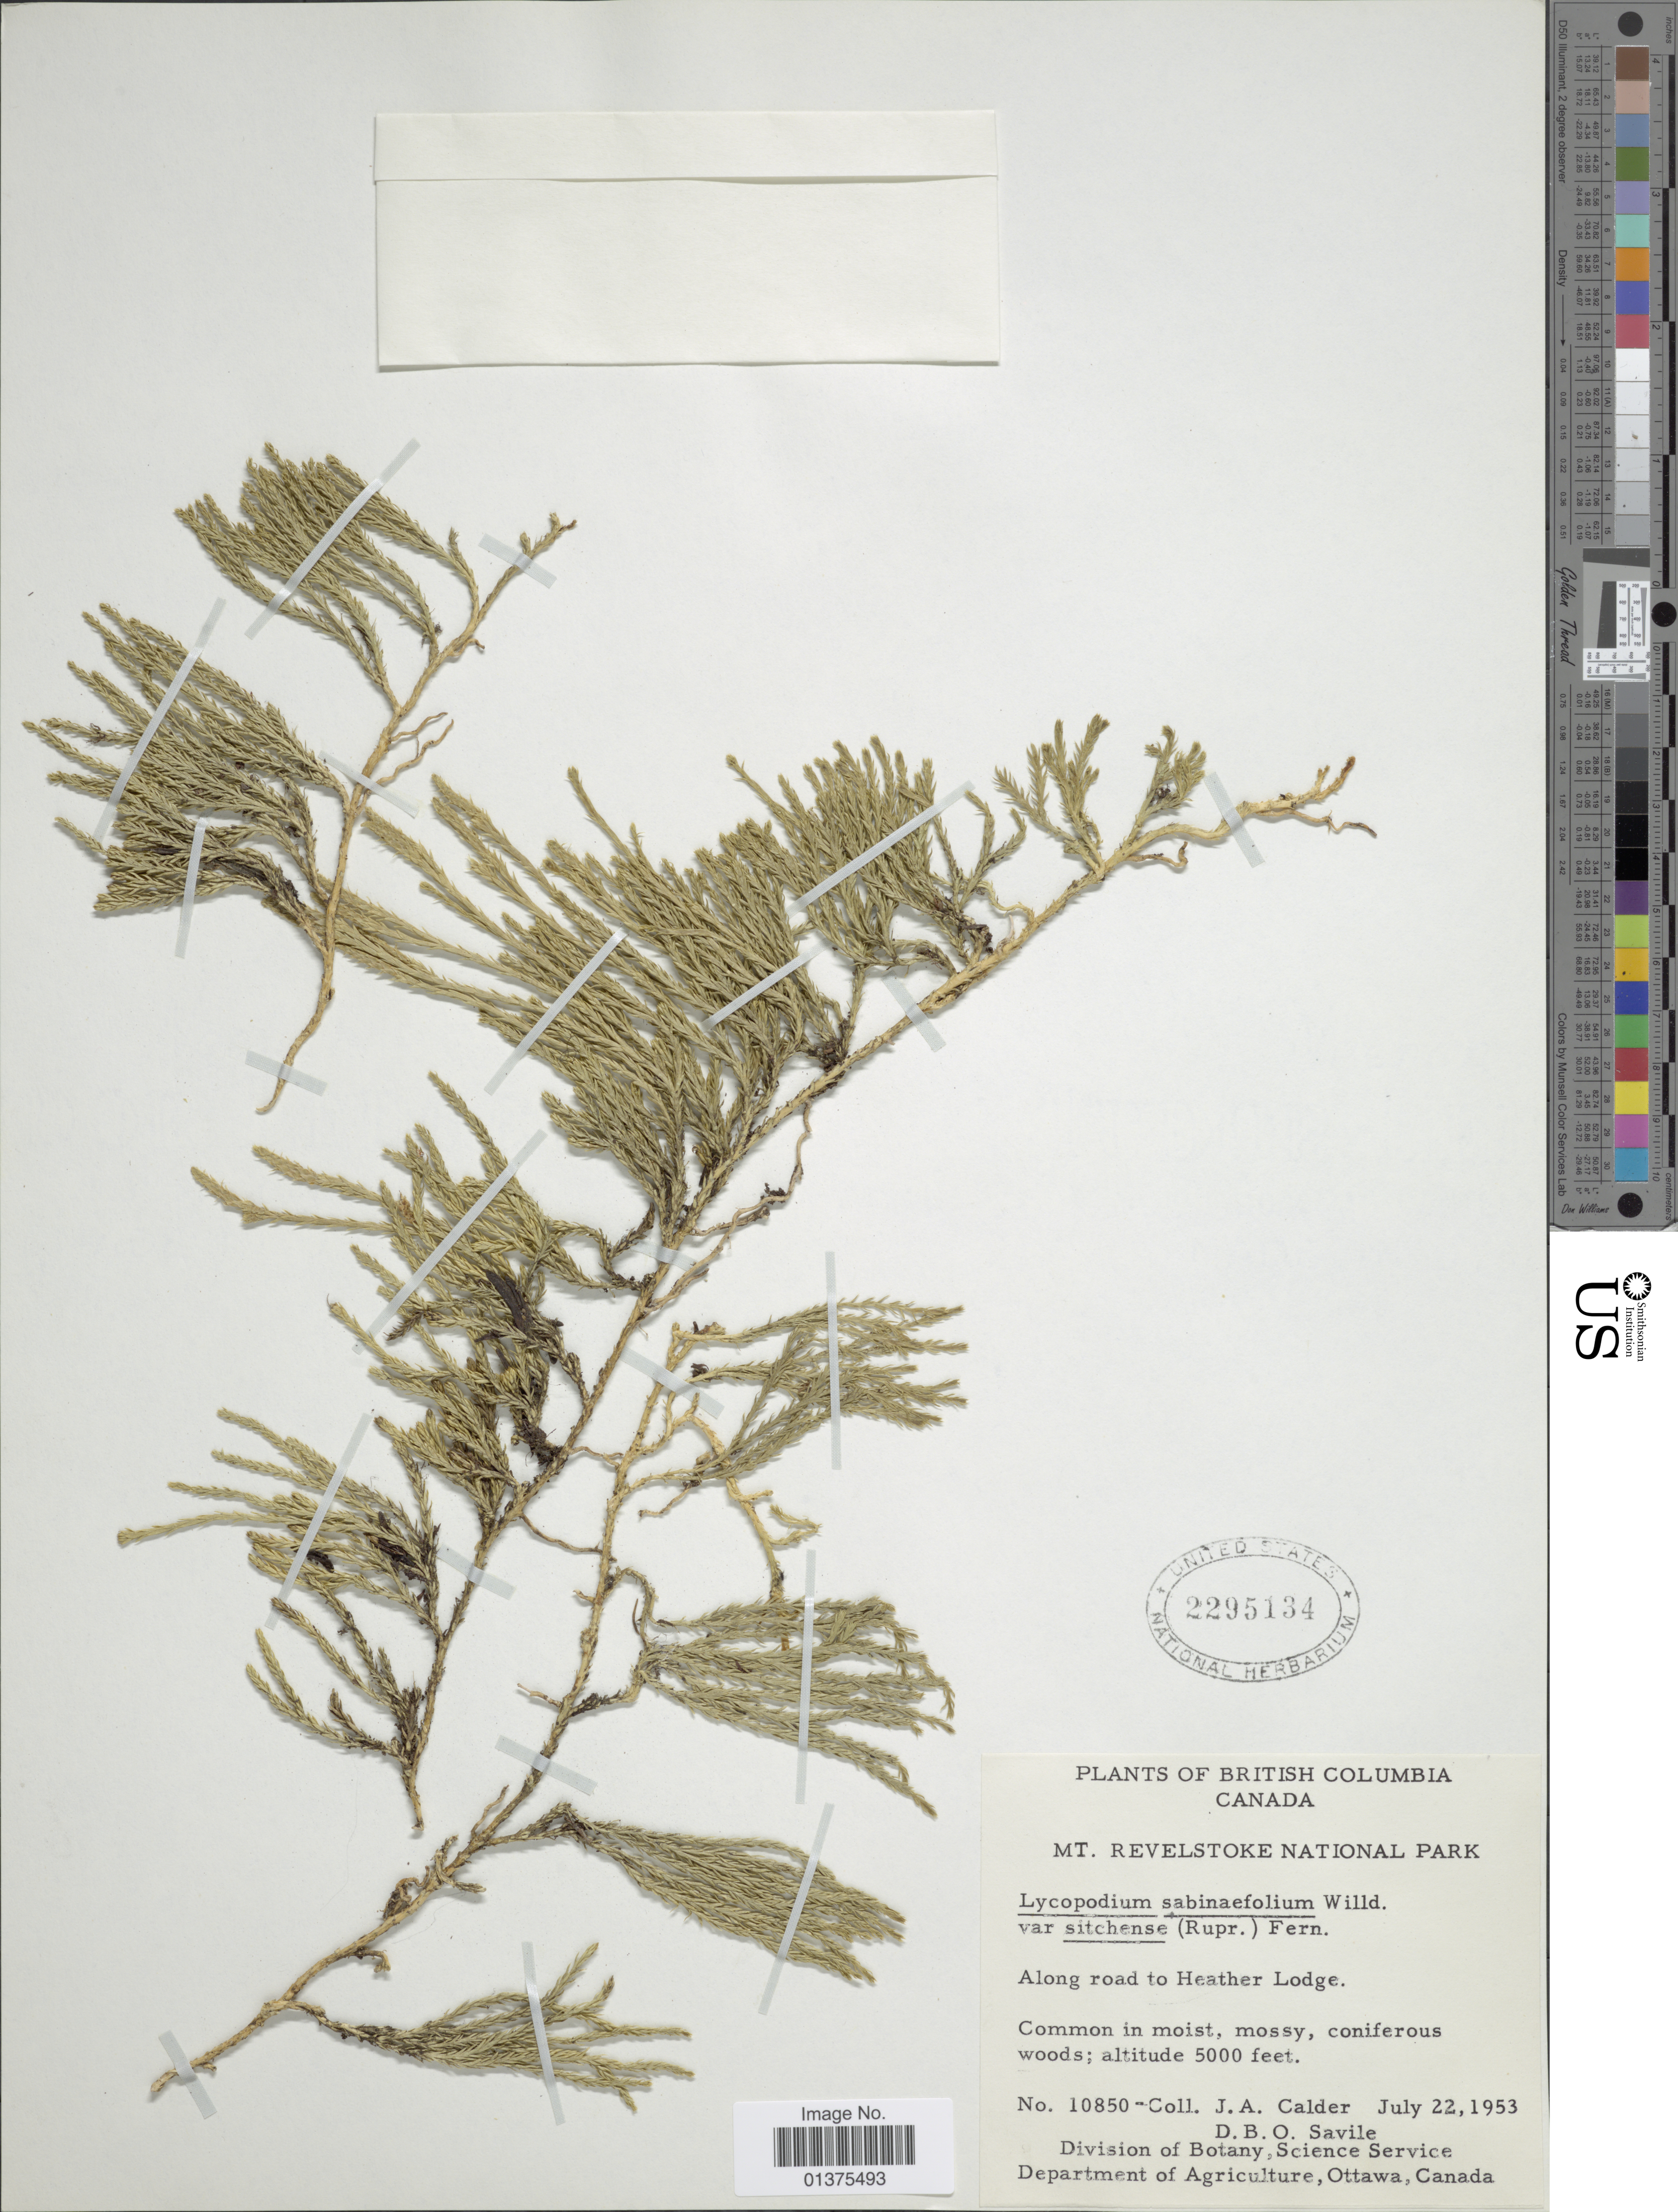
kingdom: Plantae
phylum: Tracheophyta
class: Lycopodiopsida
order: Lycopodiales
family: Lycopodiaceae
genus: Diphasiastrum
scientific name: Diphasiastrum sitchense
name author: (Rupr.) Holub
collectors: J. A. Calder & D. Saville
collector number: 10850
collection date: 1953-07-22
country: Canada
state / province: British Columbia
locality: Mt. Revelstoke National Park, Along road to Heather Lodge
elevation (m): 1524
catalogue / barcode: US 2295134